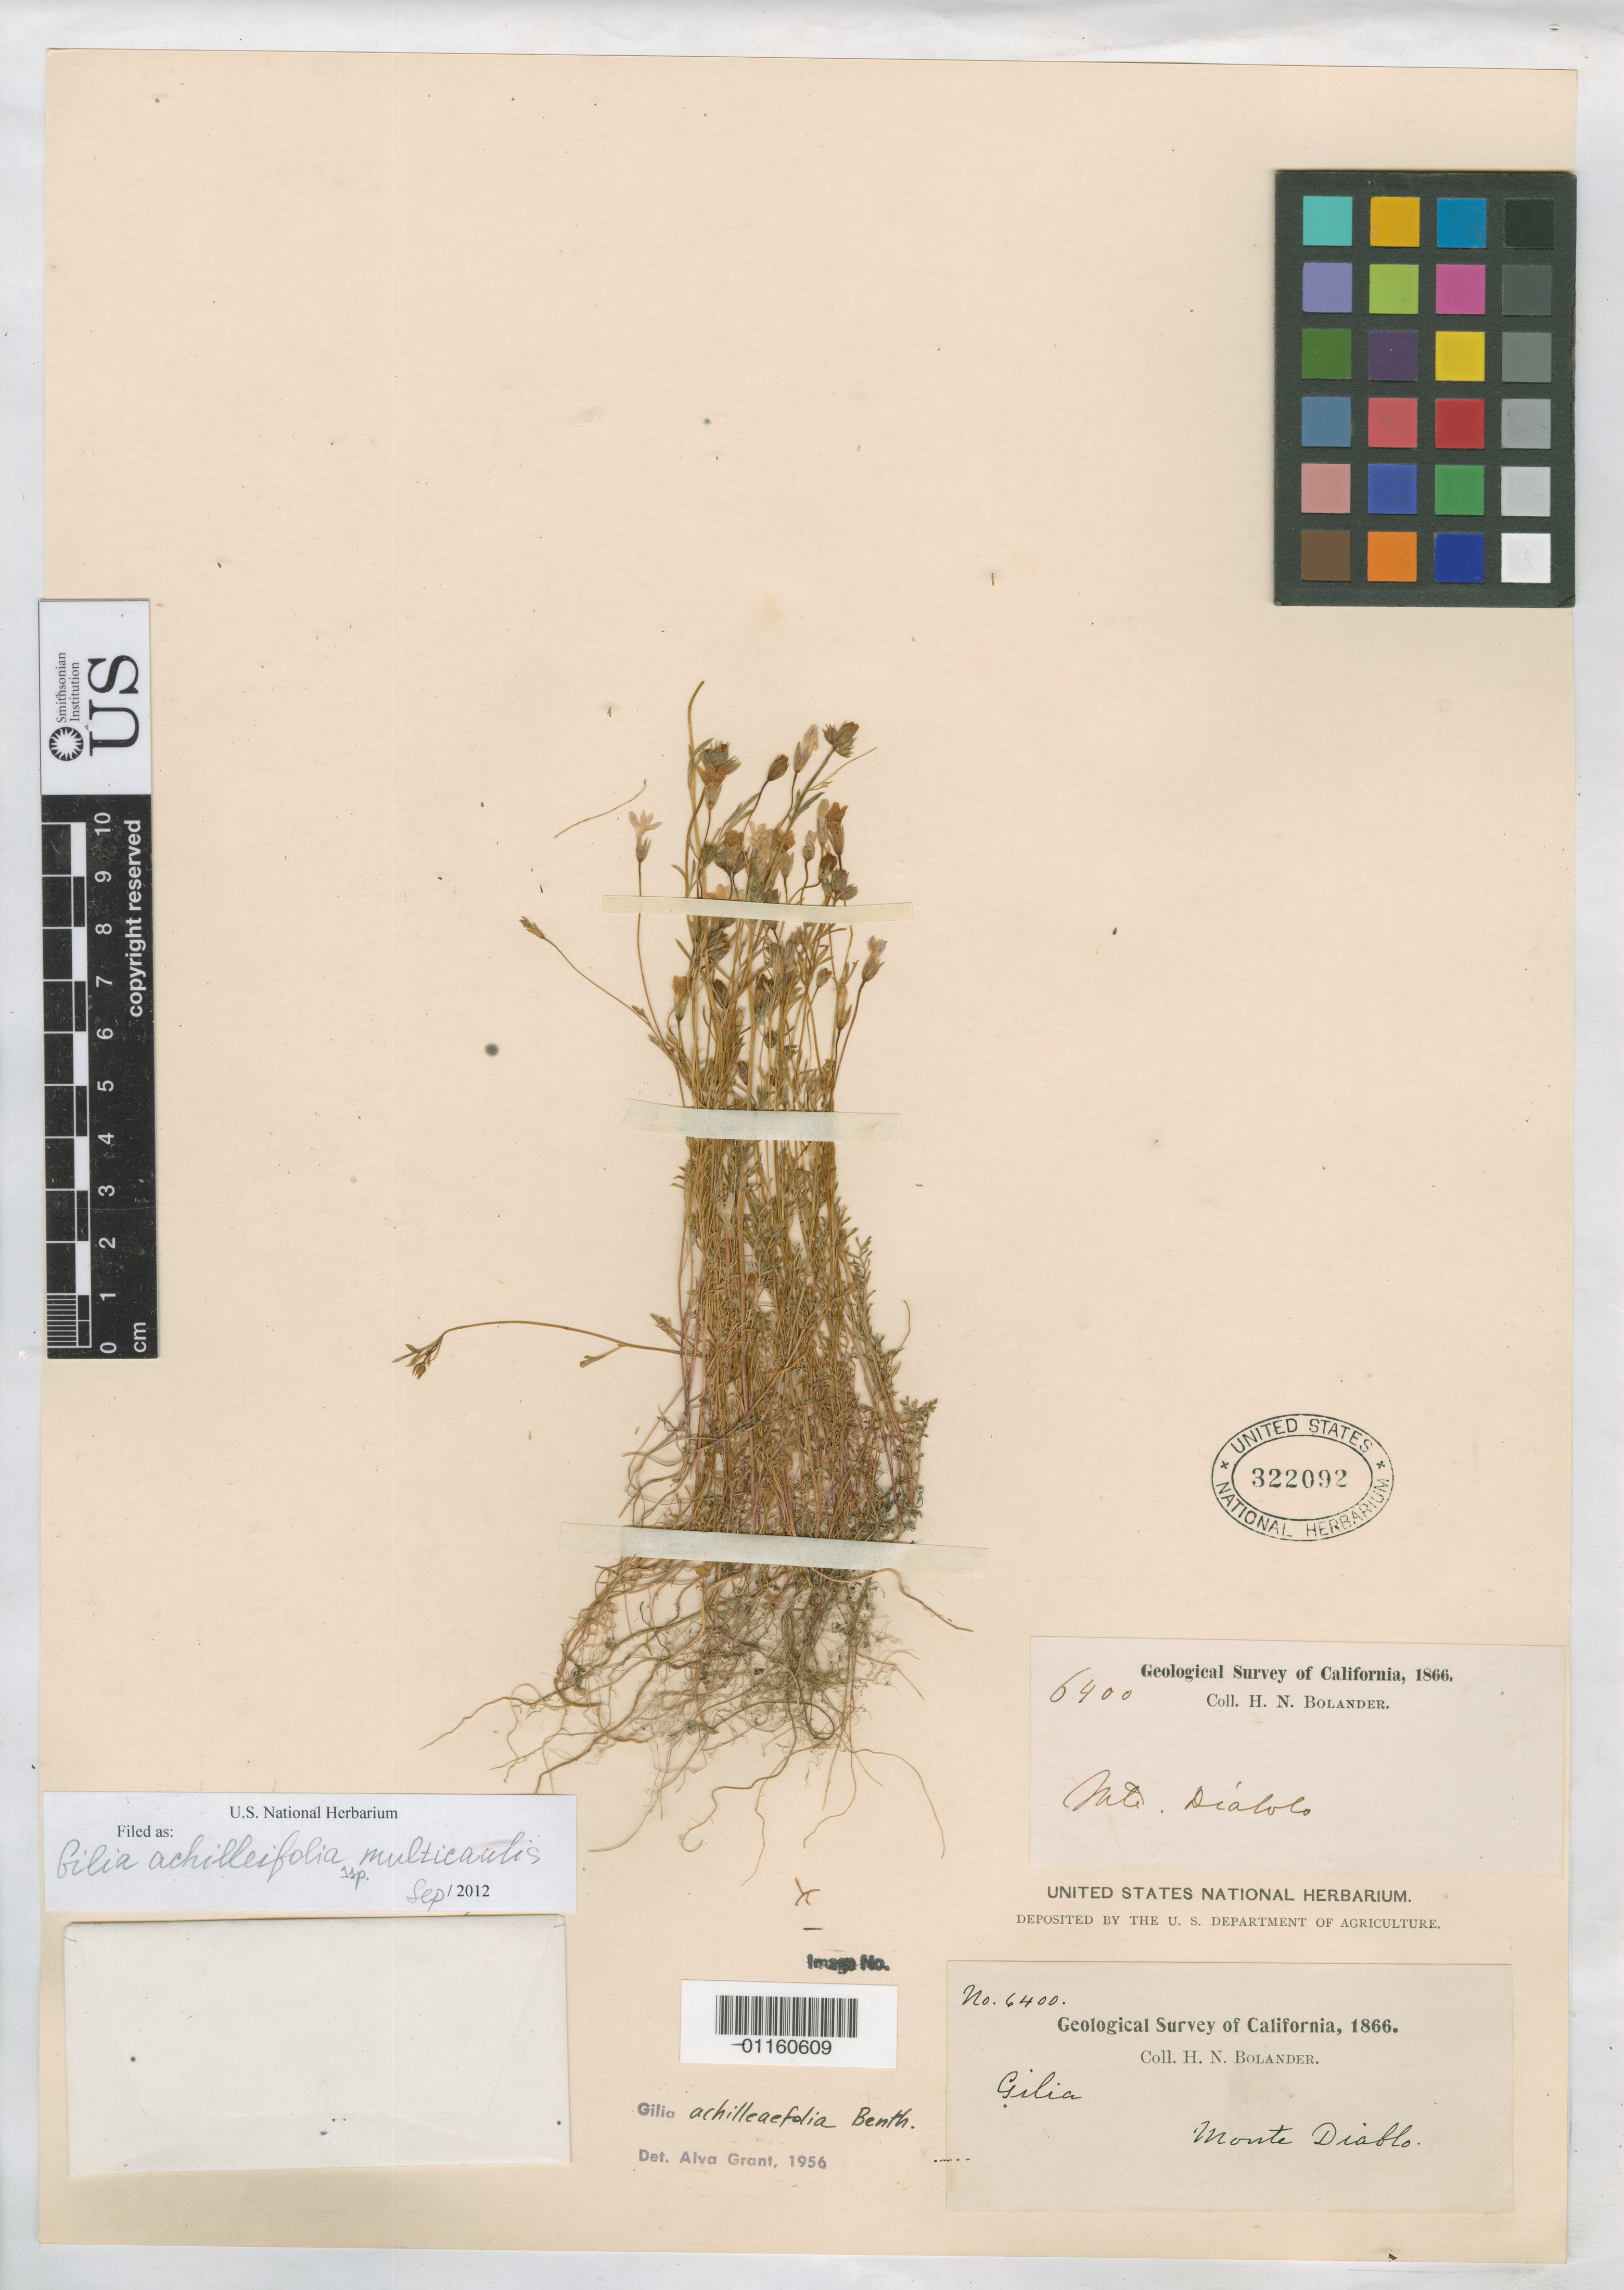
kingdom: Plantae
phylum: Tracheophyta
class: Magnoliopsida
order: Ericales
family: Polemoniaceae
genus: Gilia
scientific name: Gilia achilleifolia subsp. multicaulis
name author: (Benth.) V.E. Grant & A.D. Grant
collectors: H. Bolander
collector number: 6400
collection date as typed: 1866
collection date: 1866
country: United States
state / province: California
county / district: Contra Costa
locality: Monte Diablo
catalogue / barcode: US 322092